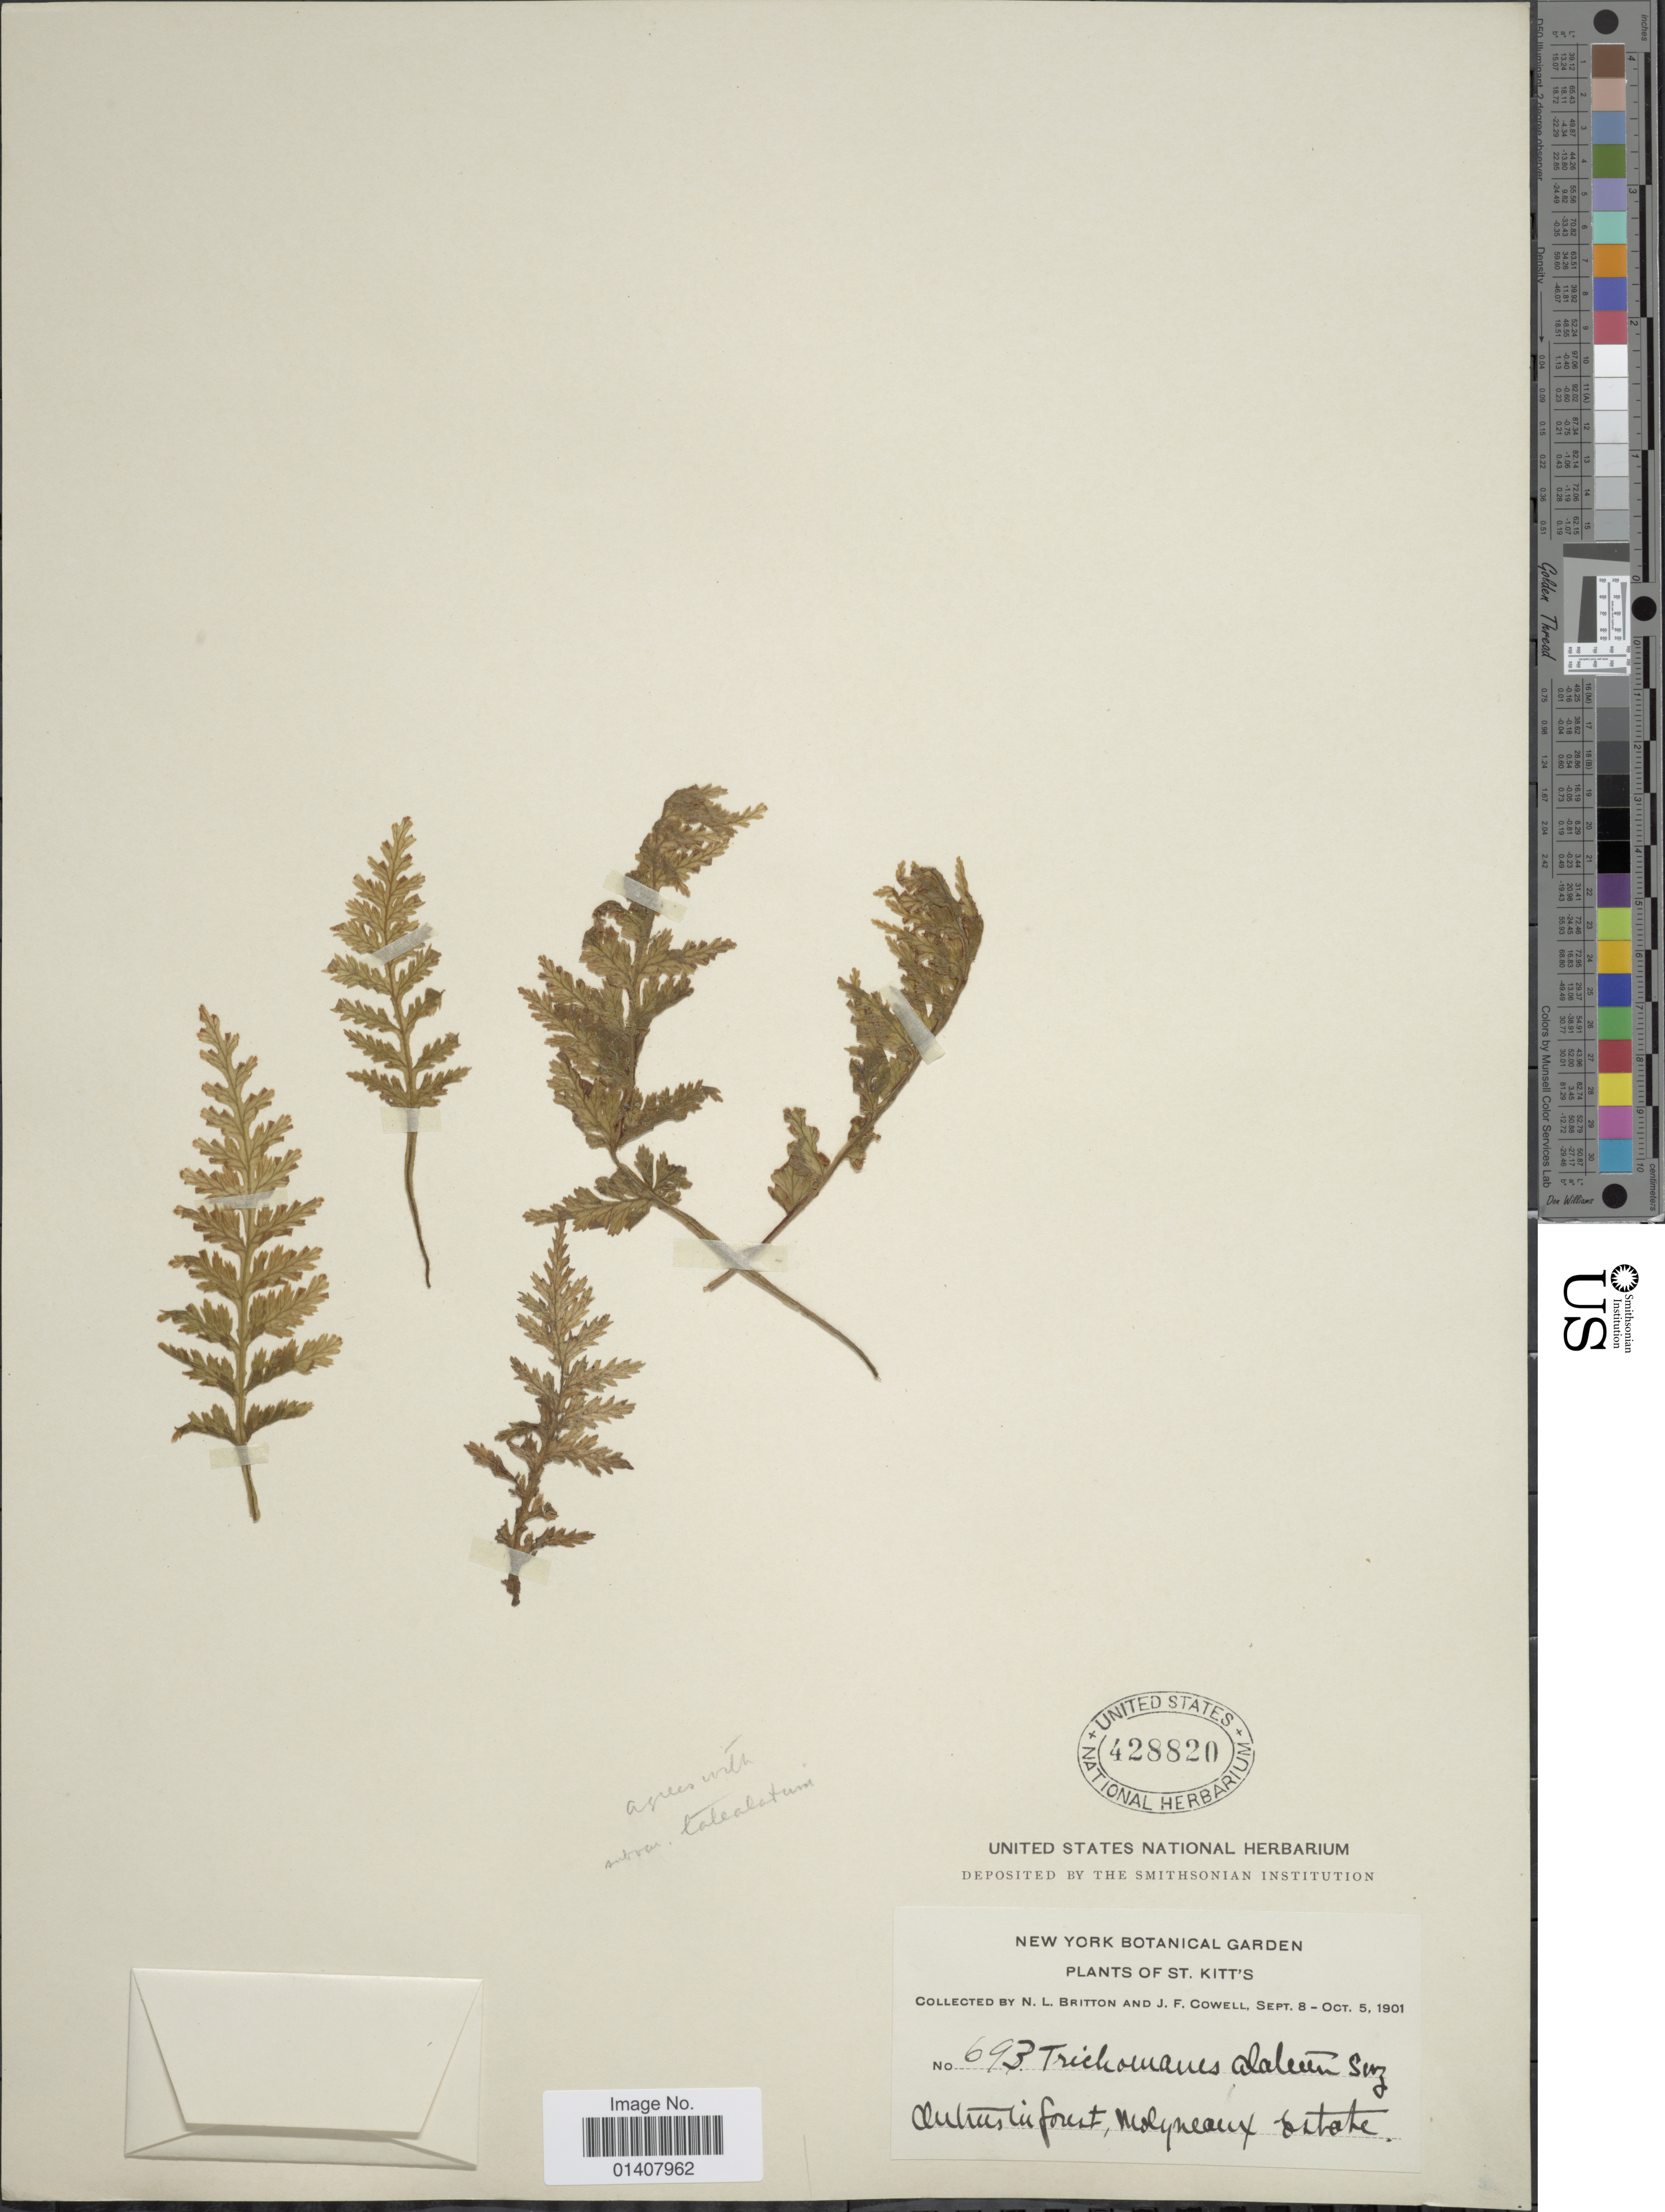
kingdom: Plantae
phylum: Tracheophyta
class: Polypodiopsida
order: Hymenophyllales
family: Hymenophyllaceae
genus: Trichomanes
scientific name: Trichomanes alatum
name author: Sw.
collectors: N. Britton & J. F. Cowell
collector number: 693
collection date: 1901-09-08/1901-10-05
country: St. Christopher-Nevis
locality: St. Kitt's, [illegible text] Moluneaux estate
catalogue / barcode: US 428820